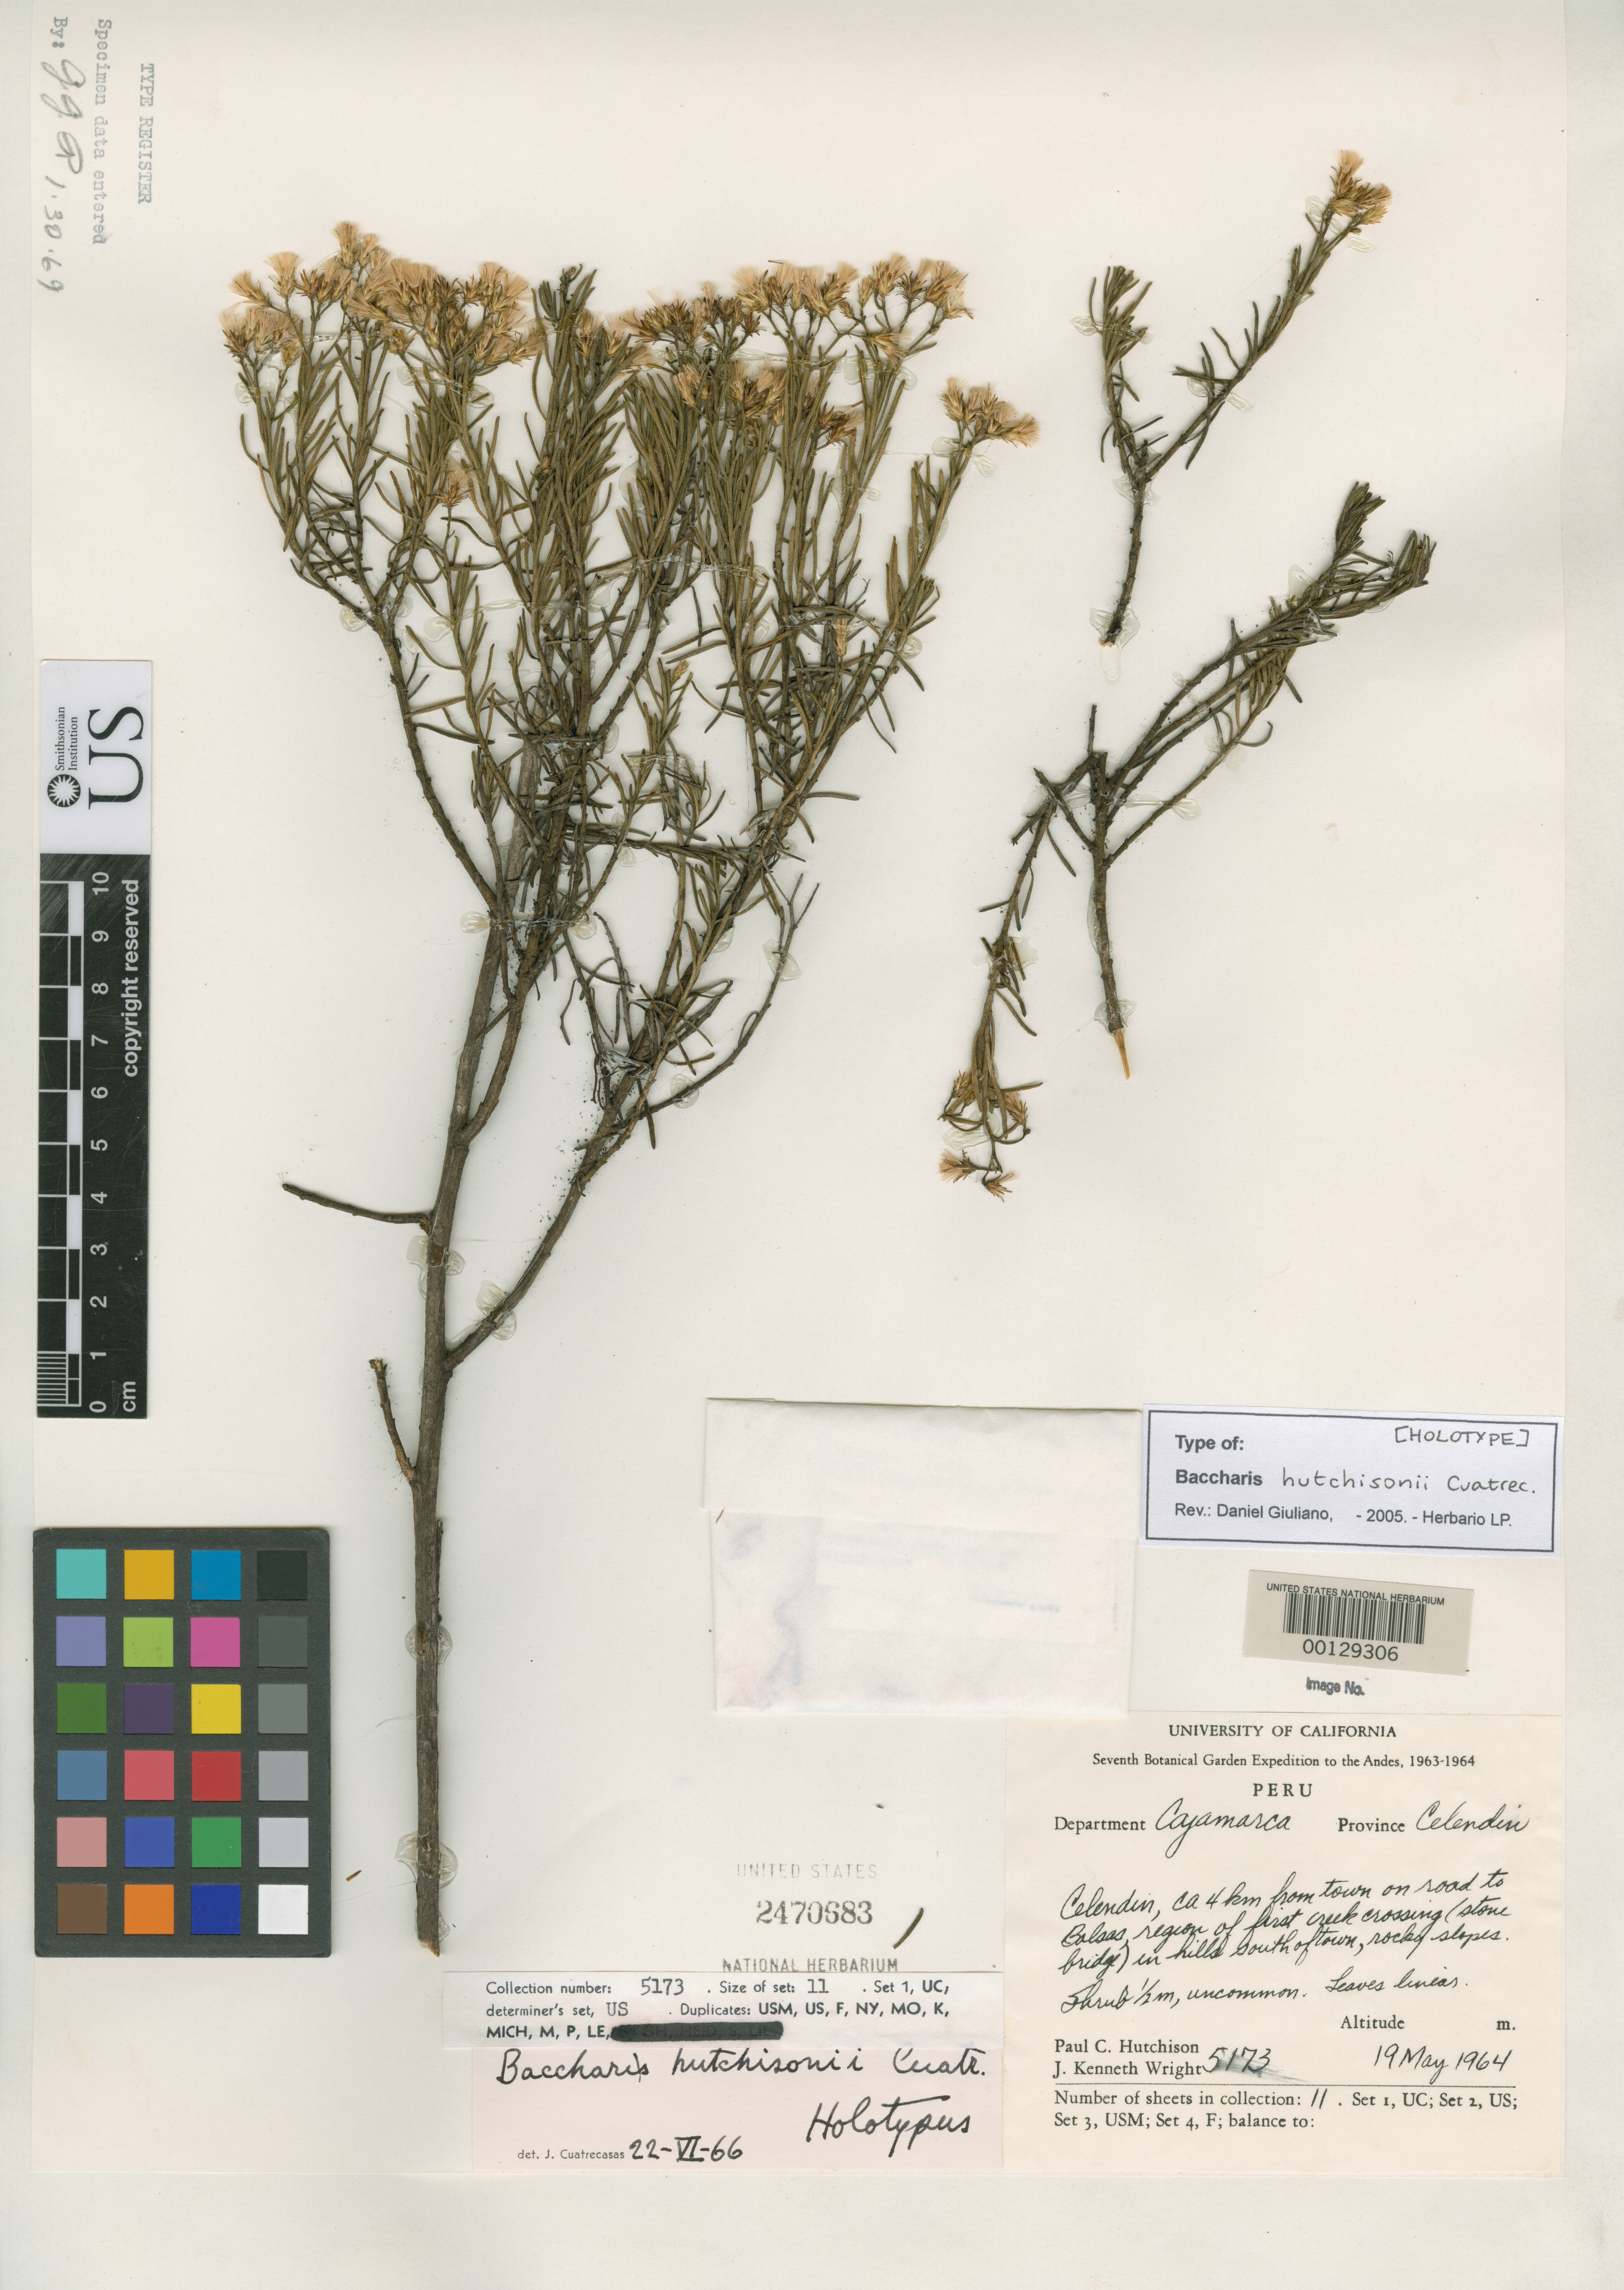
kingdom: Plantae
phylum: Tracheophyta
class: Magnoliopsida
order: Asterales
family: Asteraceae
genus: Baccharis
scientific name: Baccharis hutchisonii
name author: Cuatrec.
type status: Holotype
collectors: P. C. Hutchison & J. K. Wright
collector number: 5173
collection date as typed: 19 May 1964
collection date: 1964-05-19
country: Peru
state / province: Cajamarca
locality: Celendín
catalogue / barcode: US 2470683